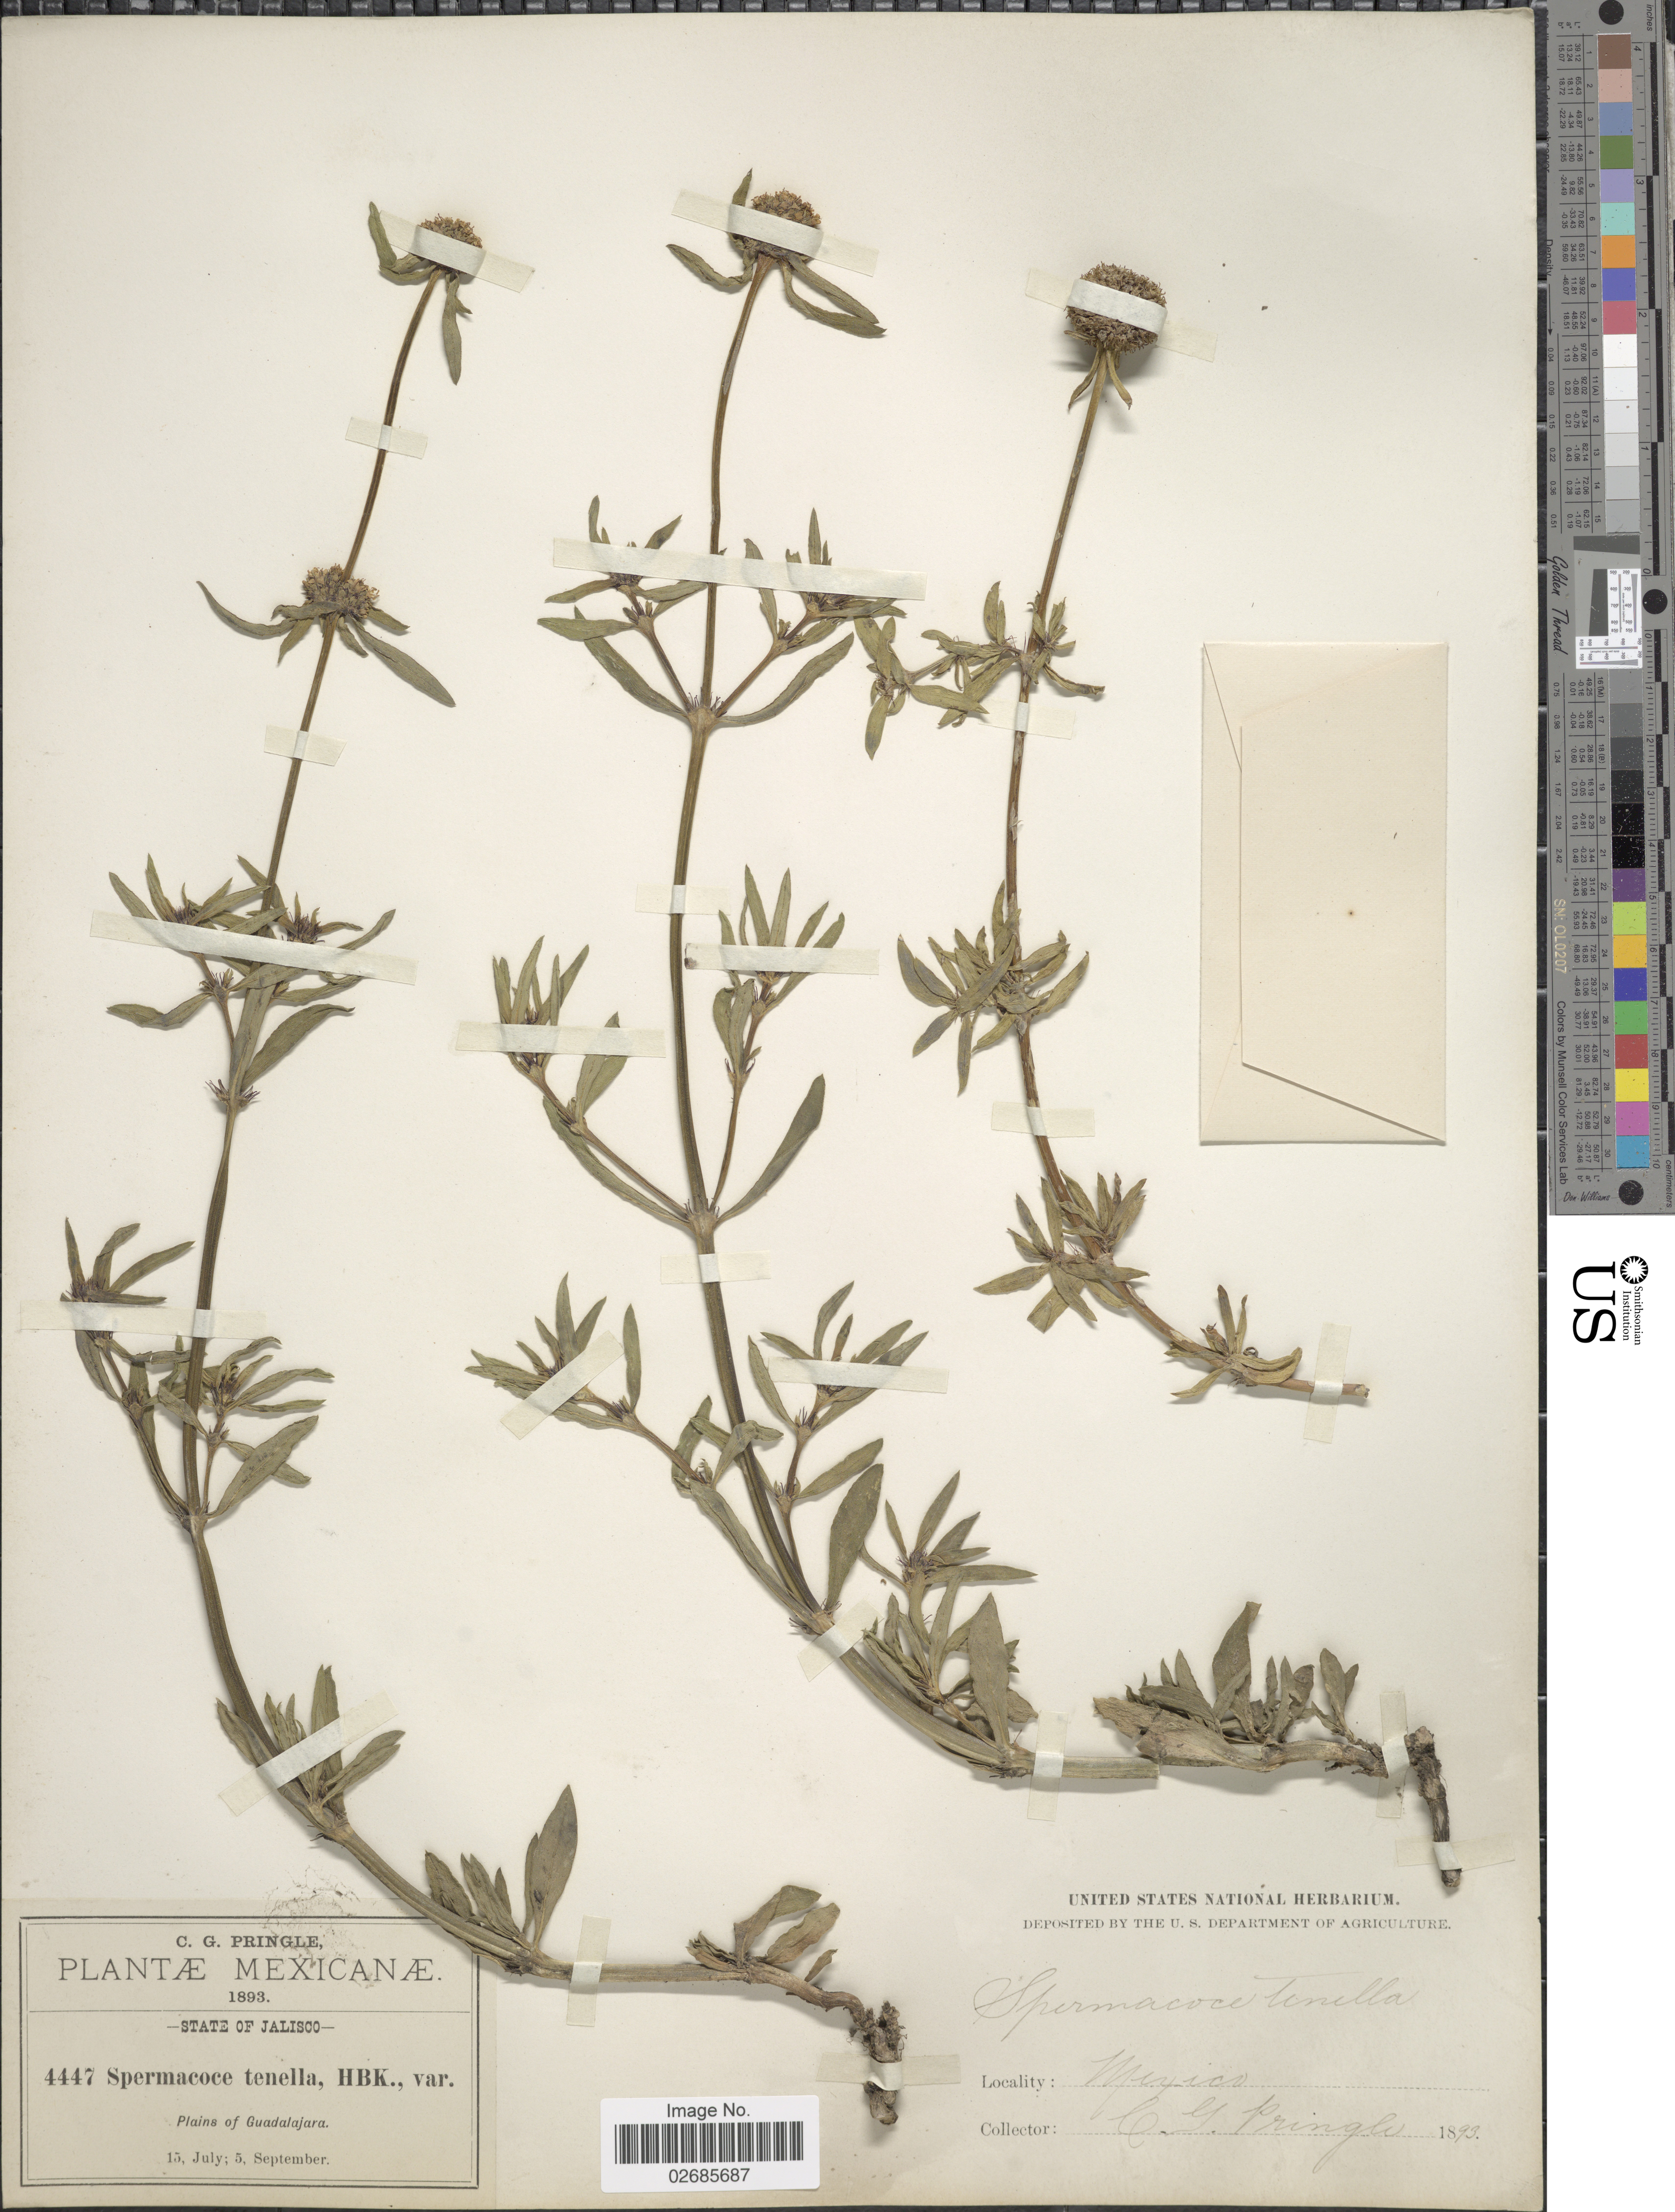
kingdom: Plantae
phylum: Tracheophyta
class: Magnoliopsida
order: Gentianales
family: Rubiaceae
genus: Borreria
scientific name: Borreria suaveolens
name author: G. Mey.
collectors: C. G. Pringle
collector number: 4447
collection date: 1893-07-15/1893-09-05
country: Mexico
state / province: Jalisco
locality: Plains of Guadalajara